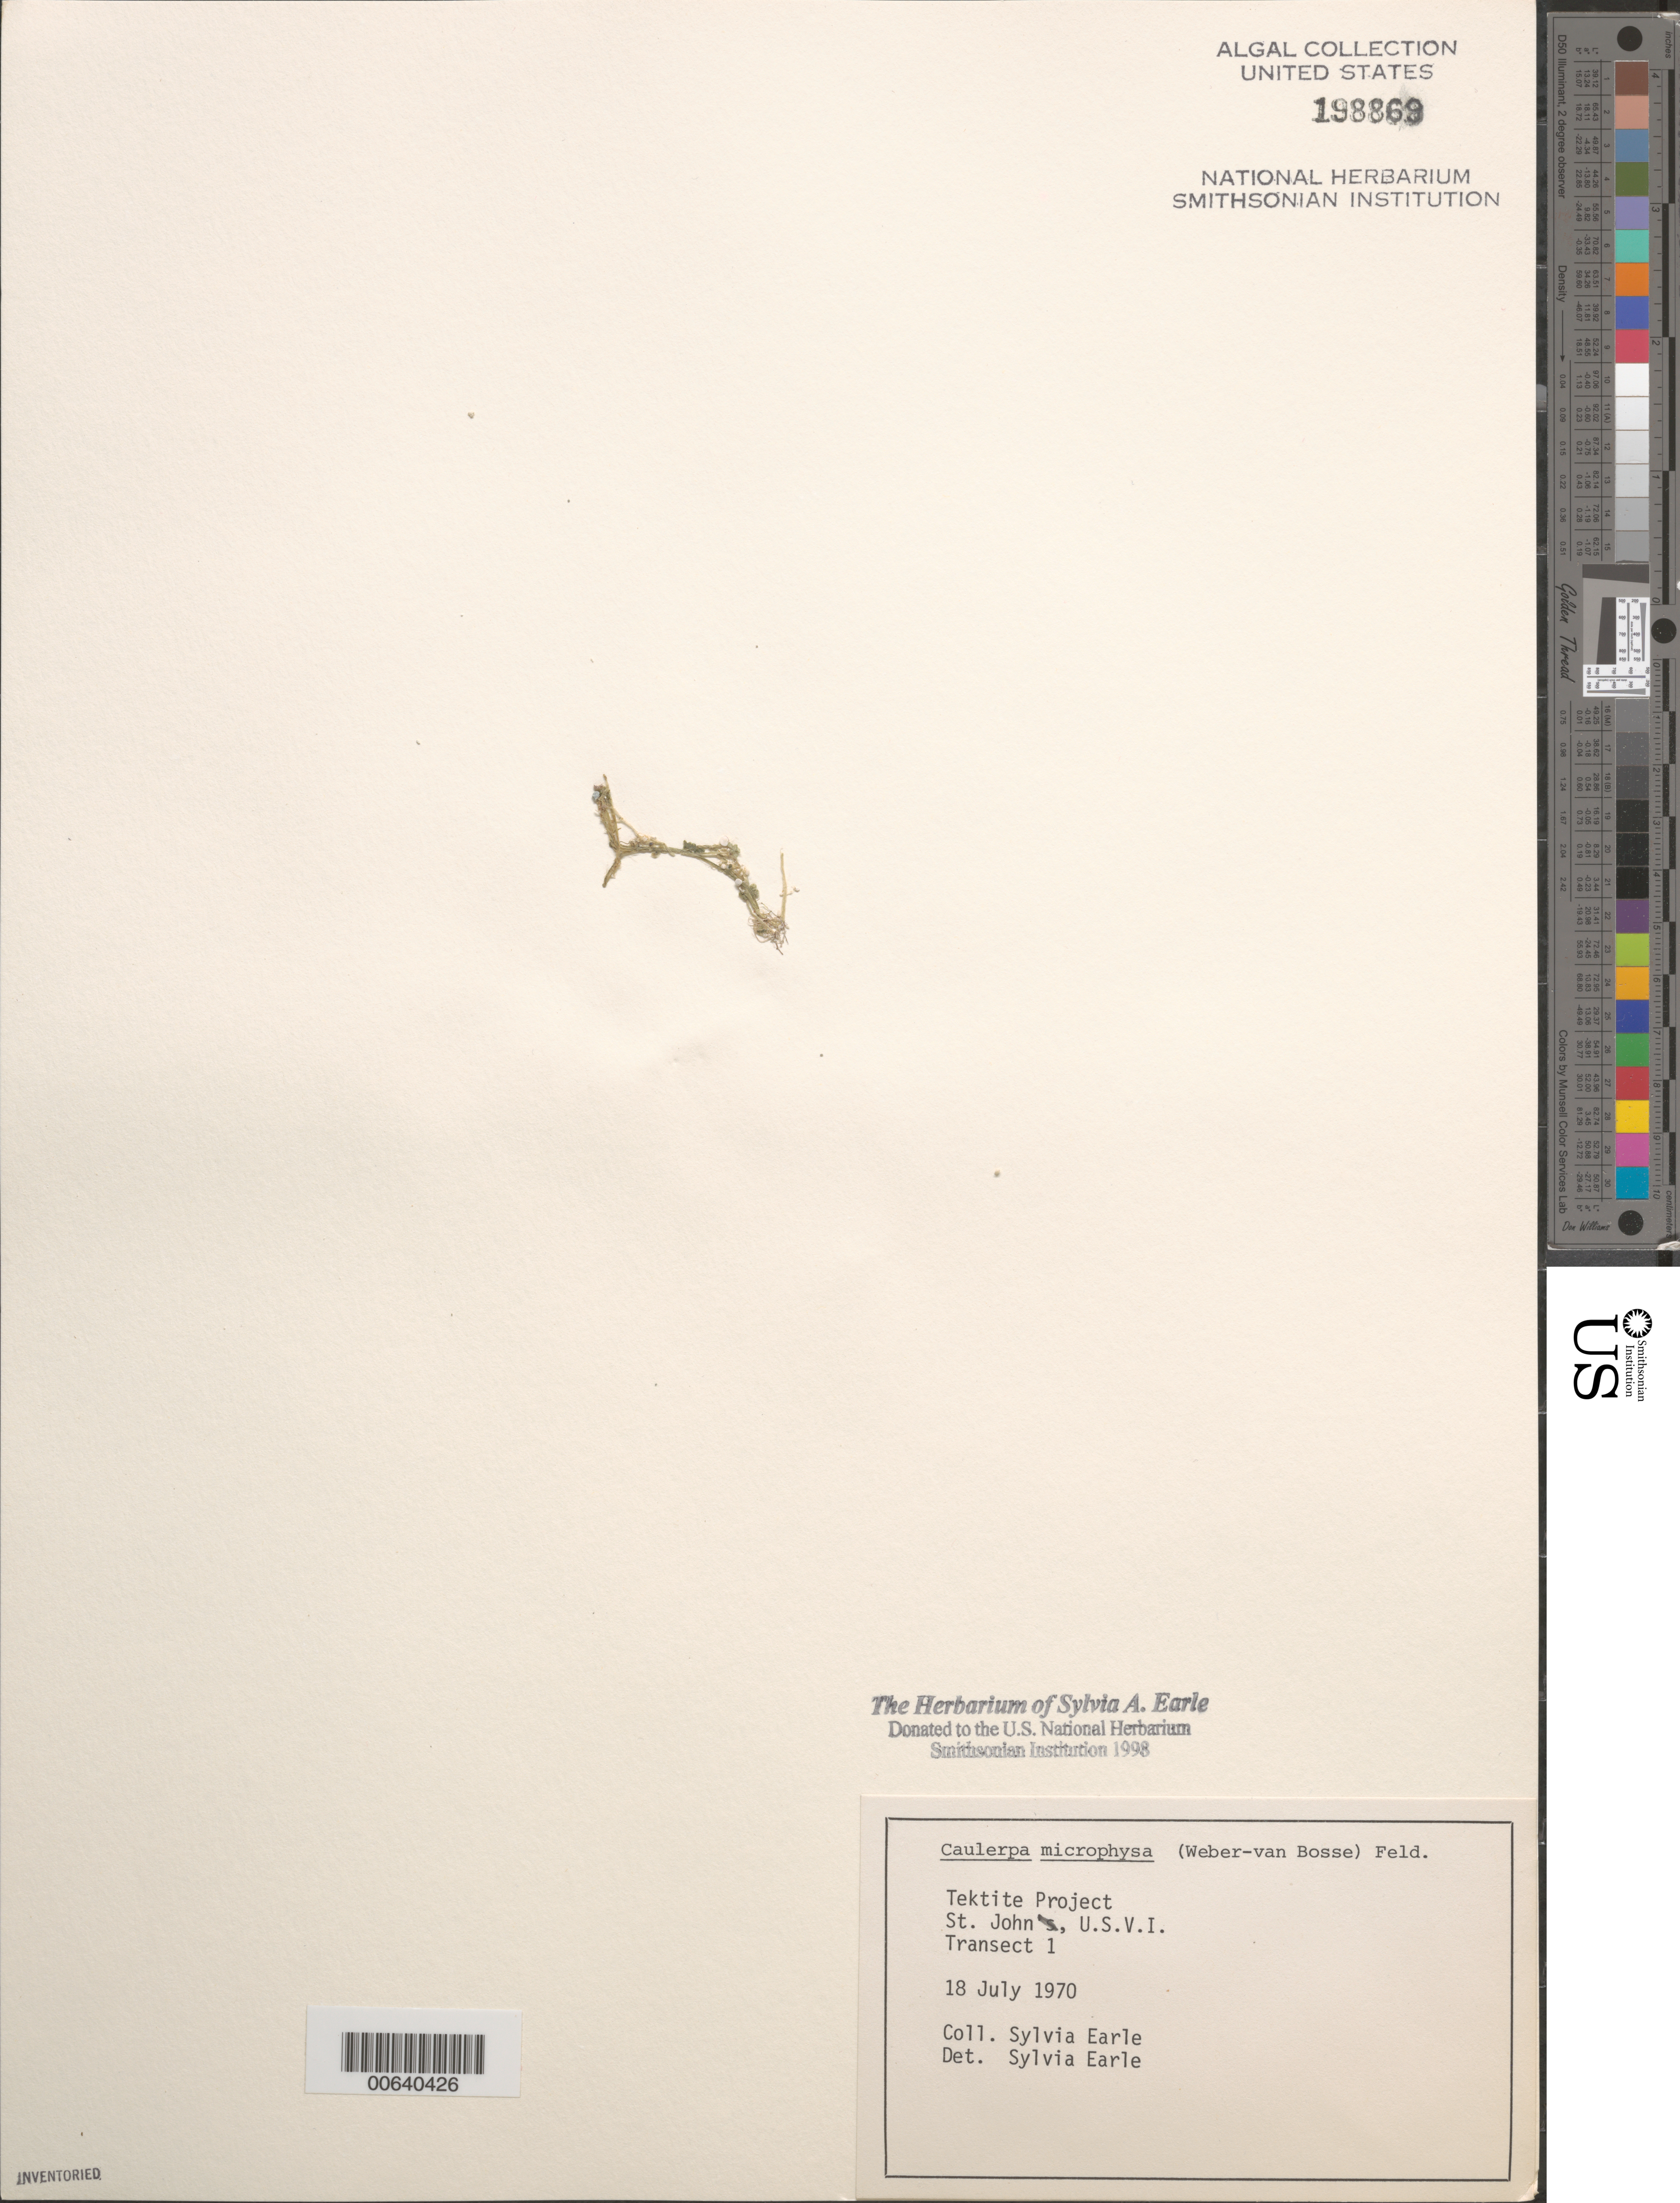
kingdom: Plantae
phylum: Chlorophyta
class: Ulvophyceae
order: Bryopsidales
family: Caulerpaceae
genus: Caulerpa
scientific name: Caulerpa microphysa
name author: (Weber Bosse) Feldmann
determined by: Earle, S. A.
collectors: S. A. Earle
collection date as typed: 18 Jul 1970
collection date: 1970-07-18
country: U.S. Virgin Islands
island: St. John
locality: Tektite Project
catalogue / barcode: US 198869